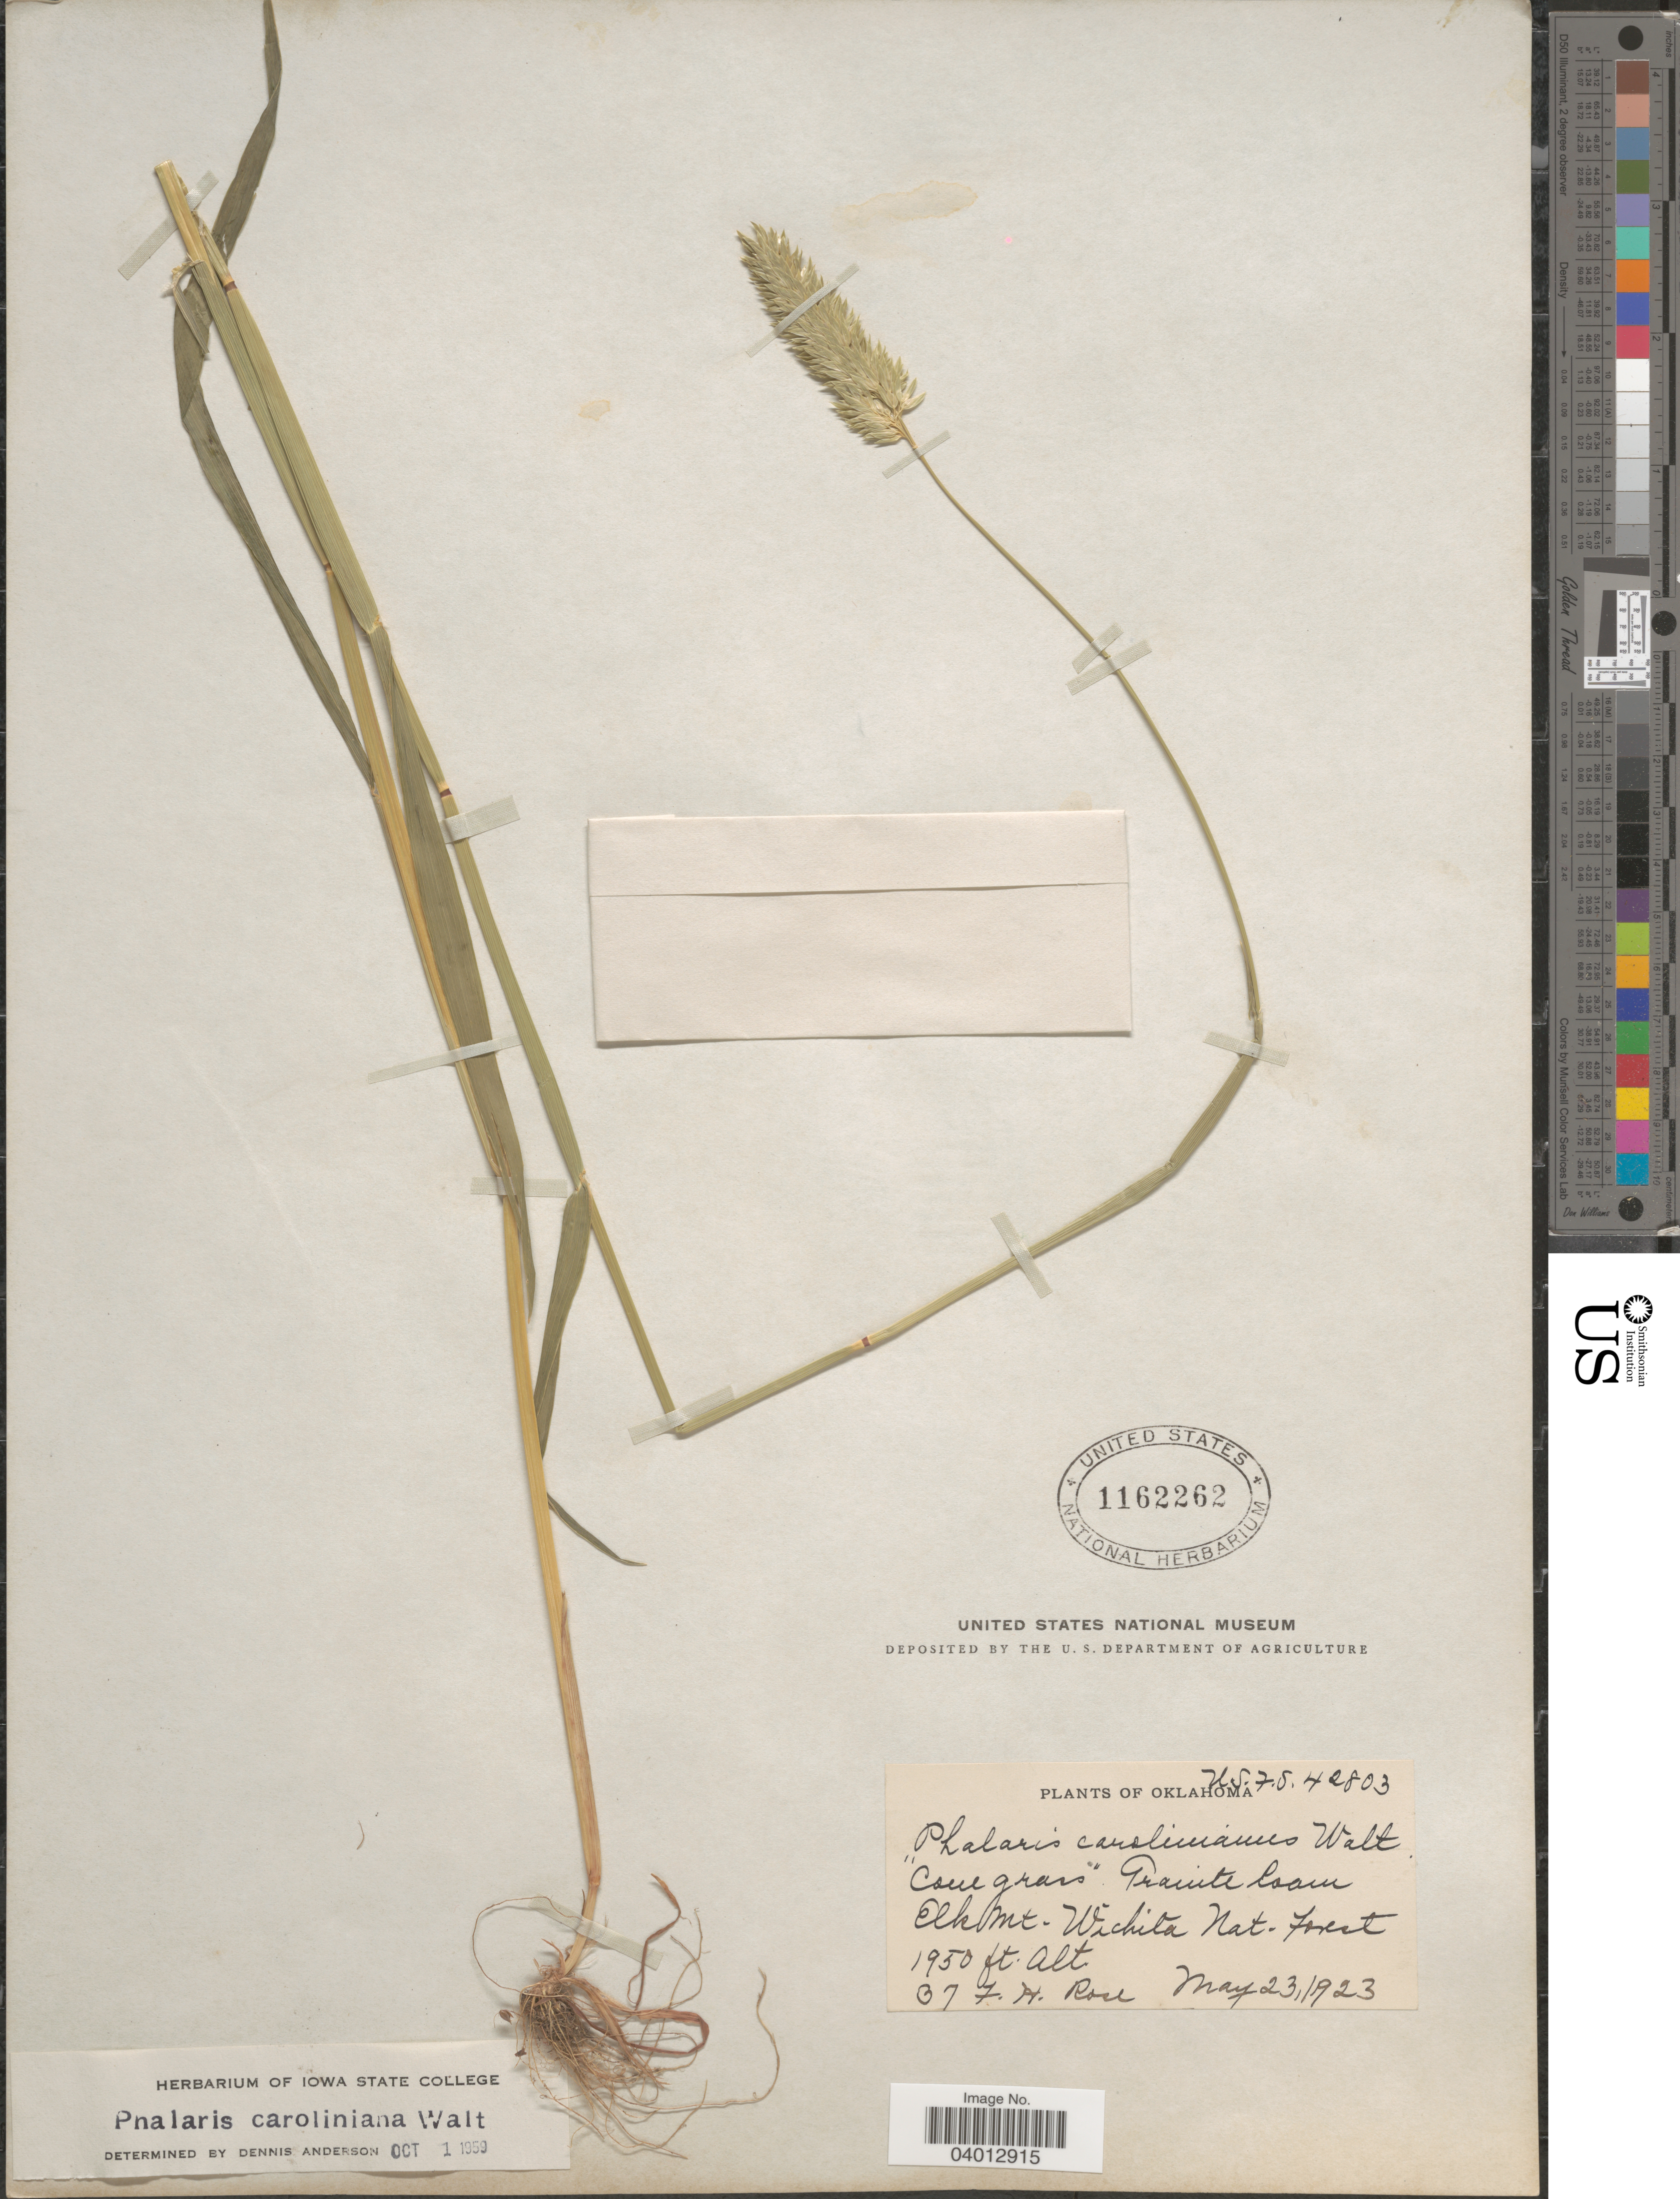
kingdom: Plantae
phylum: Tracheophyta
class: Liliopsida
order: Poales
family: Poaceae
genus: Phalaris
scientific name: Phalaris caroliniana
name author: Walter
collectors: F. H. Rose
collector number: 37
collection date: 1923-05-23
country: United States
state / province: Oklahoma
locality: Elk mt. Wichita Nat. Forest.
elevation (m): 594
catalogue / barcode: US 1162262